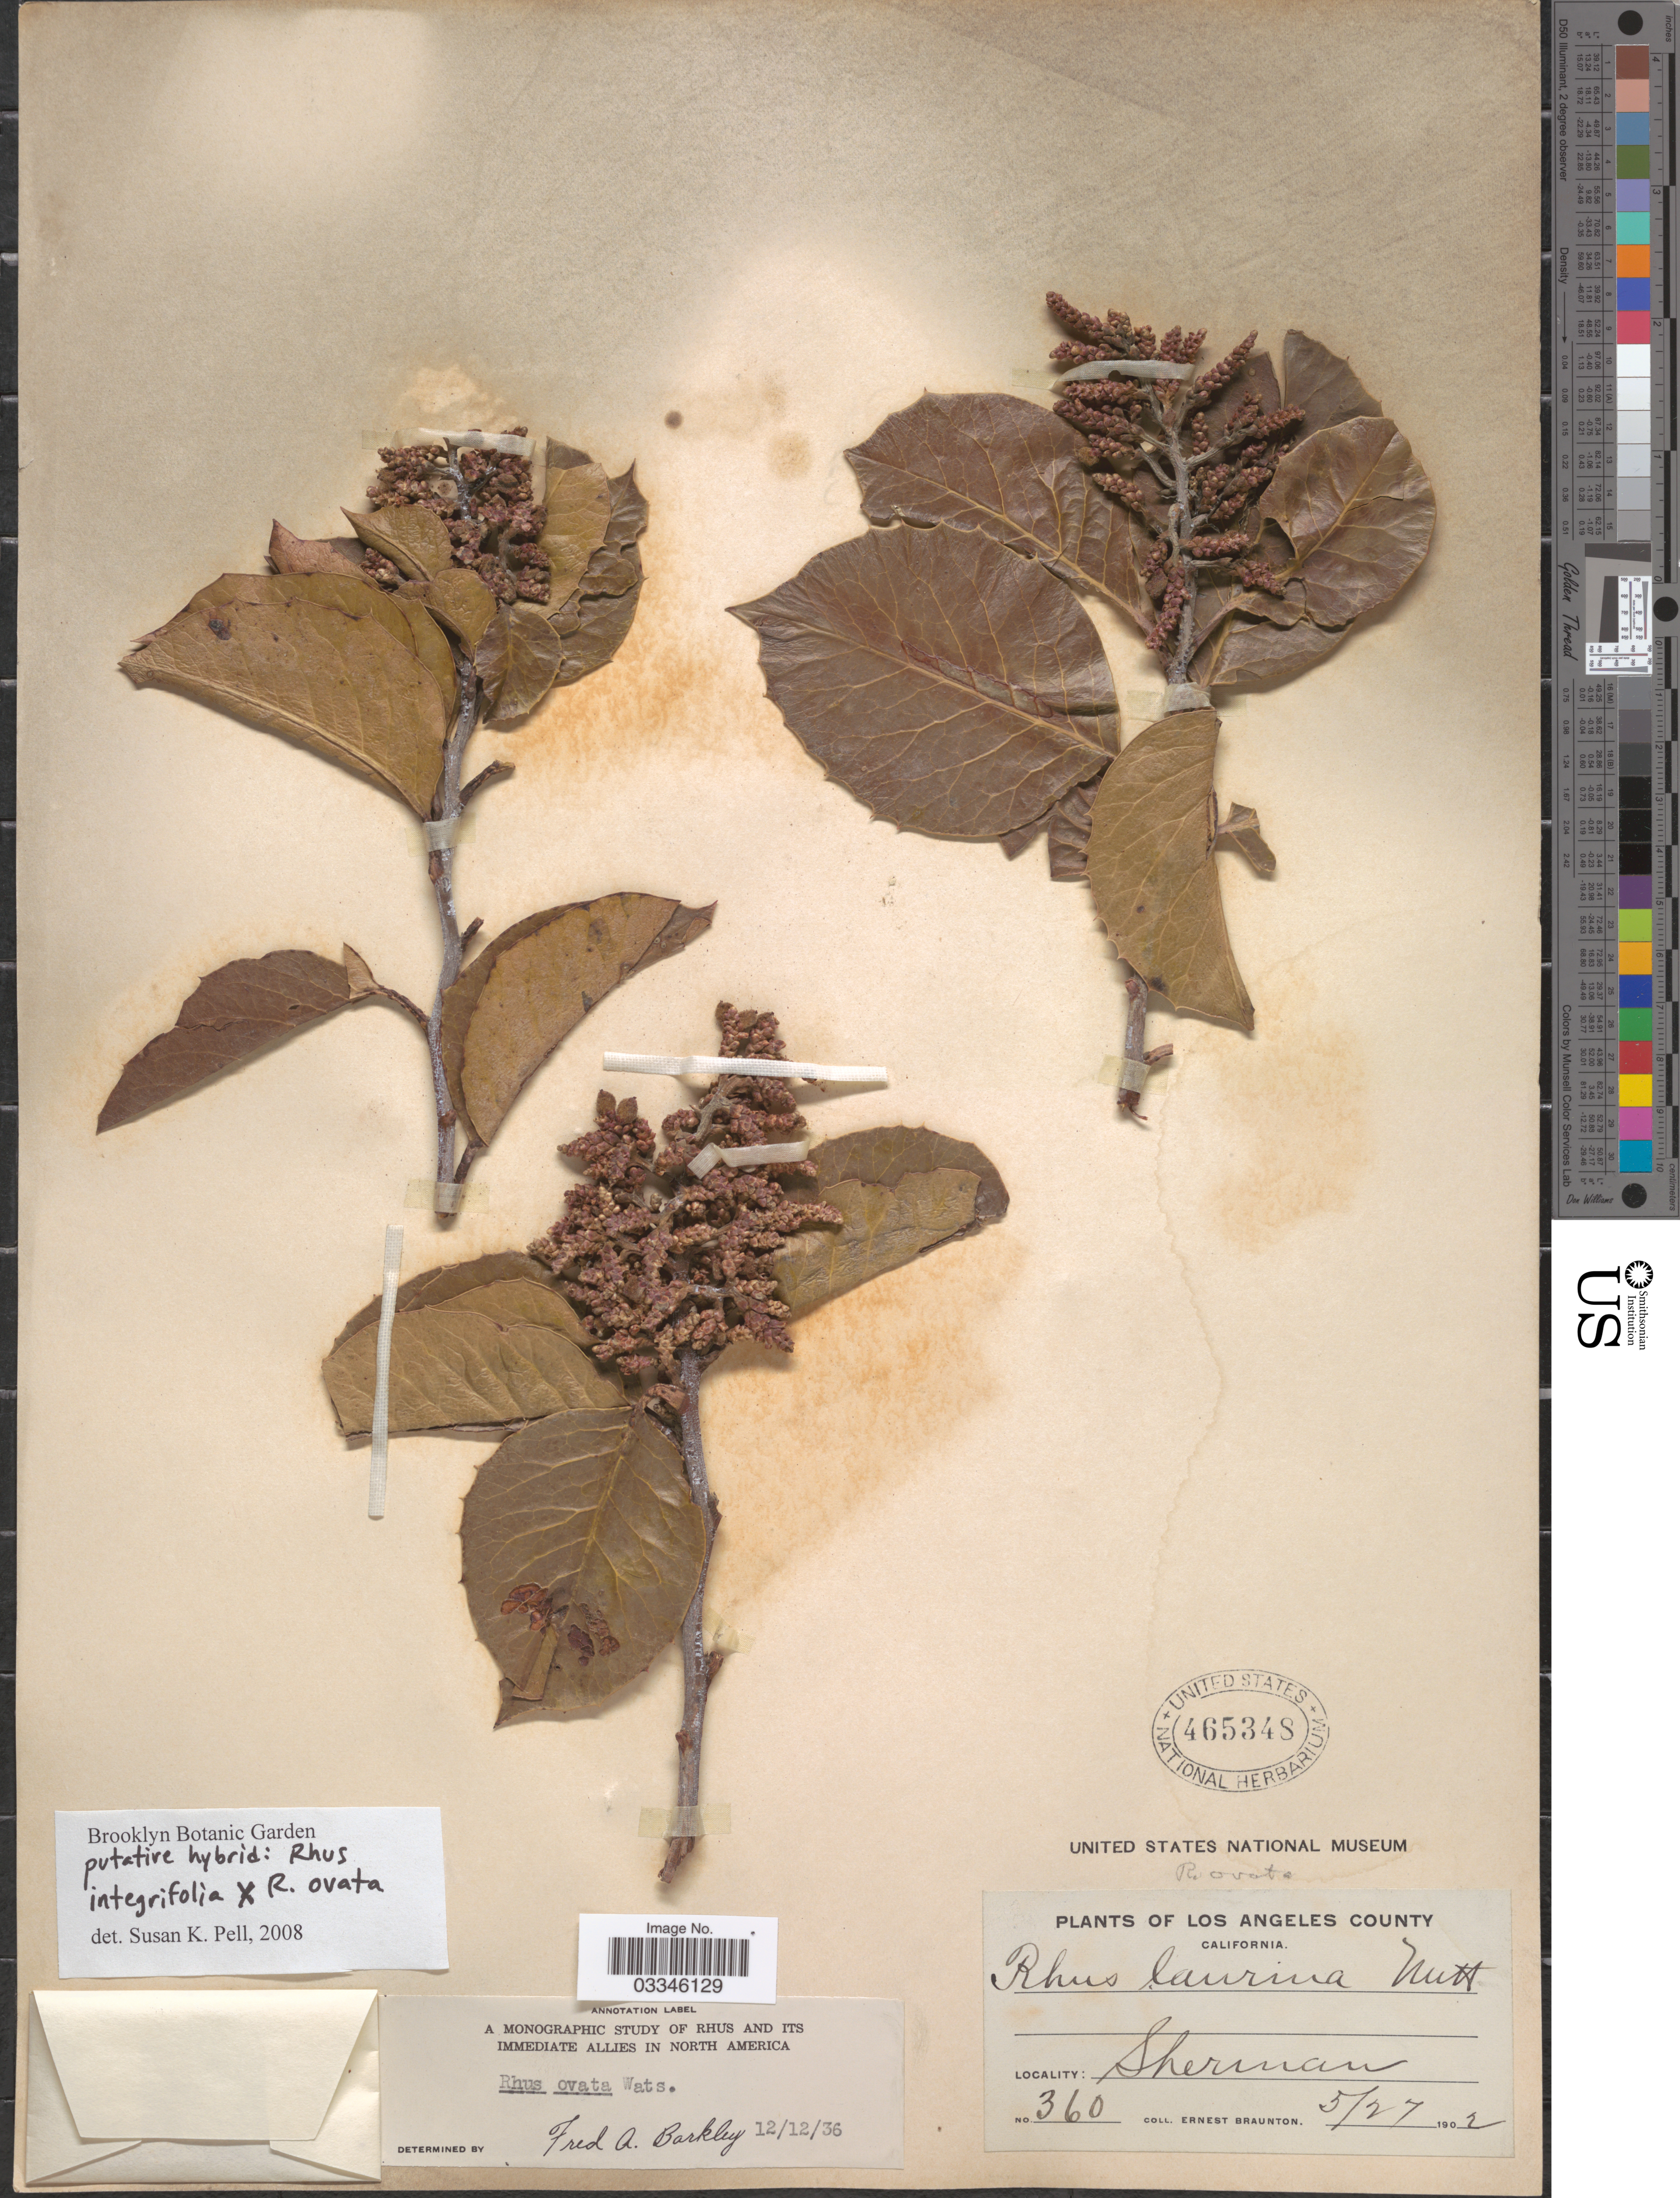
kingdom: Plantae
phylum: Tracheophyta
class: Magnoliopsida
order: Sapindales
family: Anacardiaceae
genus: Rhus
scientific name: Rhus integrifolia x R. ovata S. Watson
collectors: E. Braunton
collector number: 360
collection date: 1902-05-27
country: United States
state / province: California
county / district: Los Angeles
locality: Los Angeles County. Sherman.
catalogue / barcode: US 465348